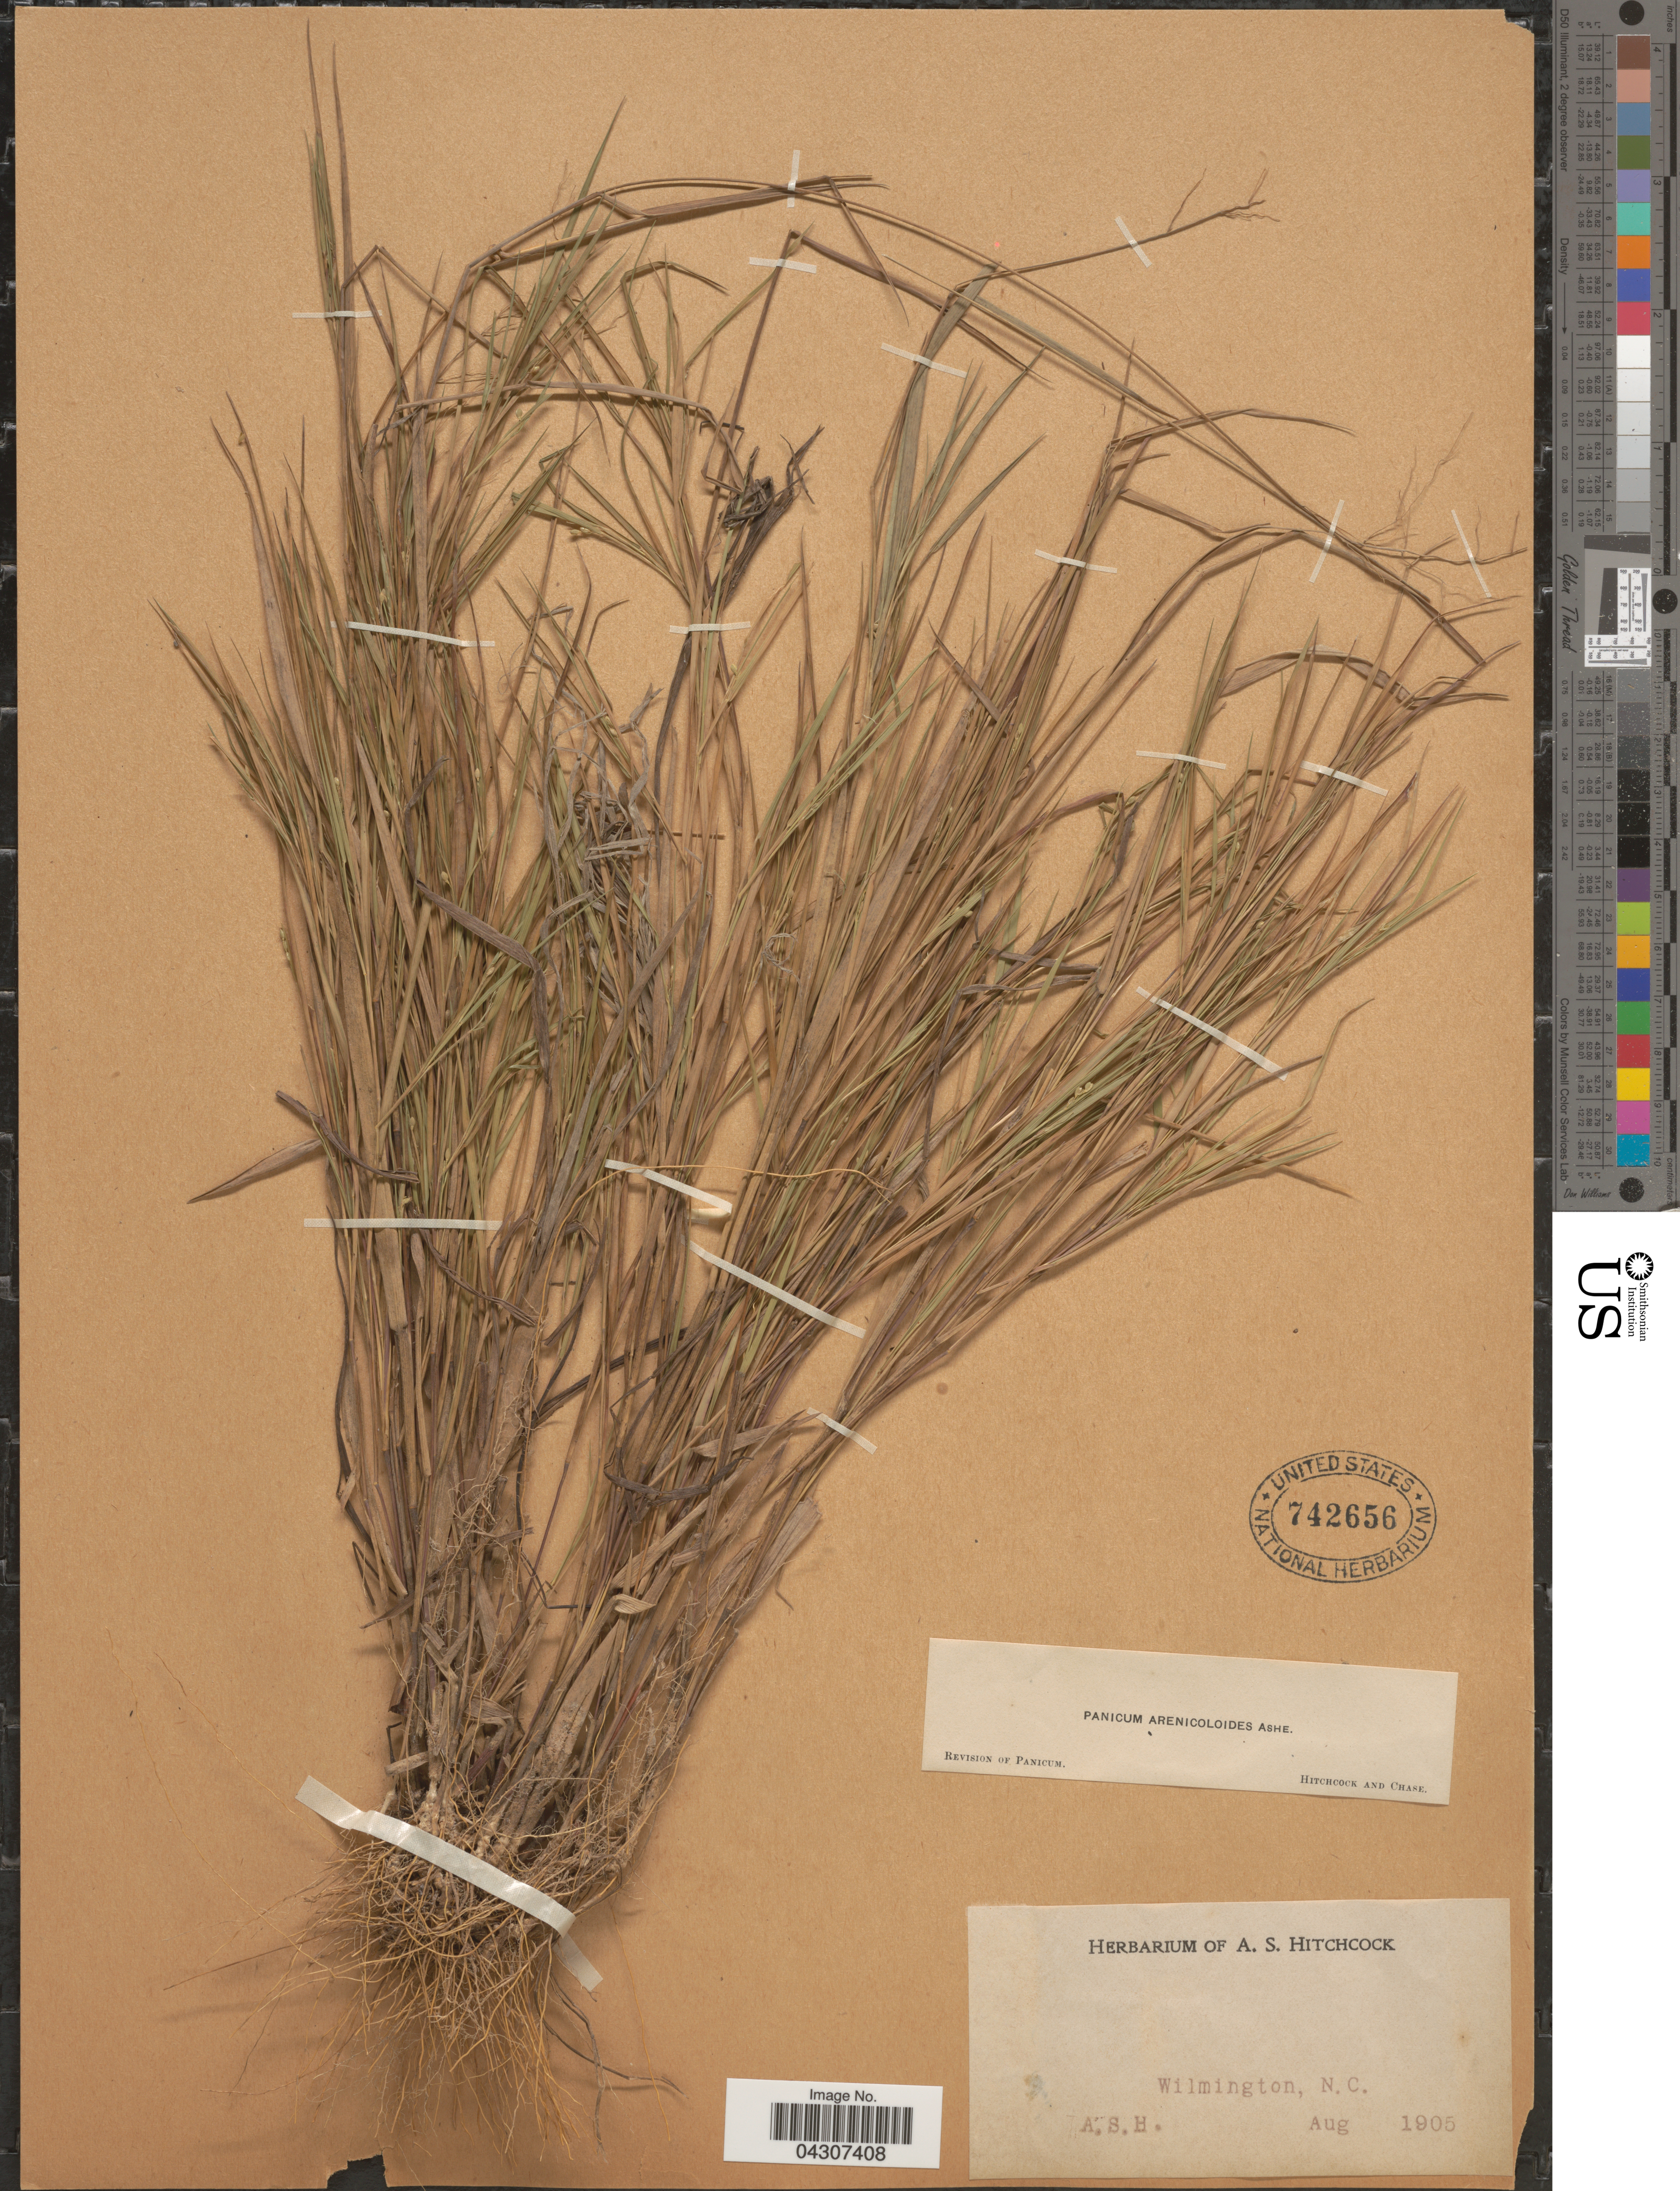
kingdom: Plantae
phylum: Tracheophyta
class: Liliopsida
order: Poales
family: Poaceae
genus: Dichanthelium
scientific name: Dichanthelium aciculare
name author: (Desv. ex Poir.) Gould & C.A. Clark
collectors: A. S. Hitchcock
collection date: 1905-08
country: United States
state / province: North Carolina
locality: Wilmington.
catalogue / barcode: US 742656